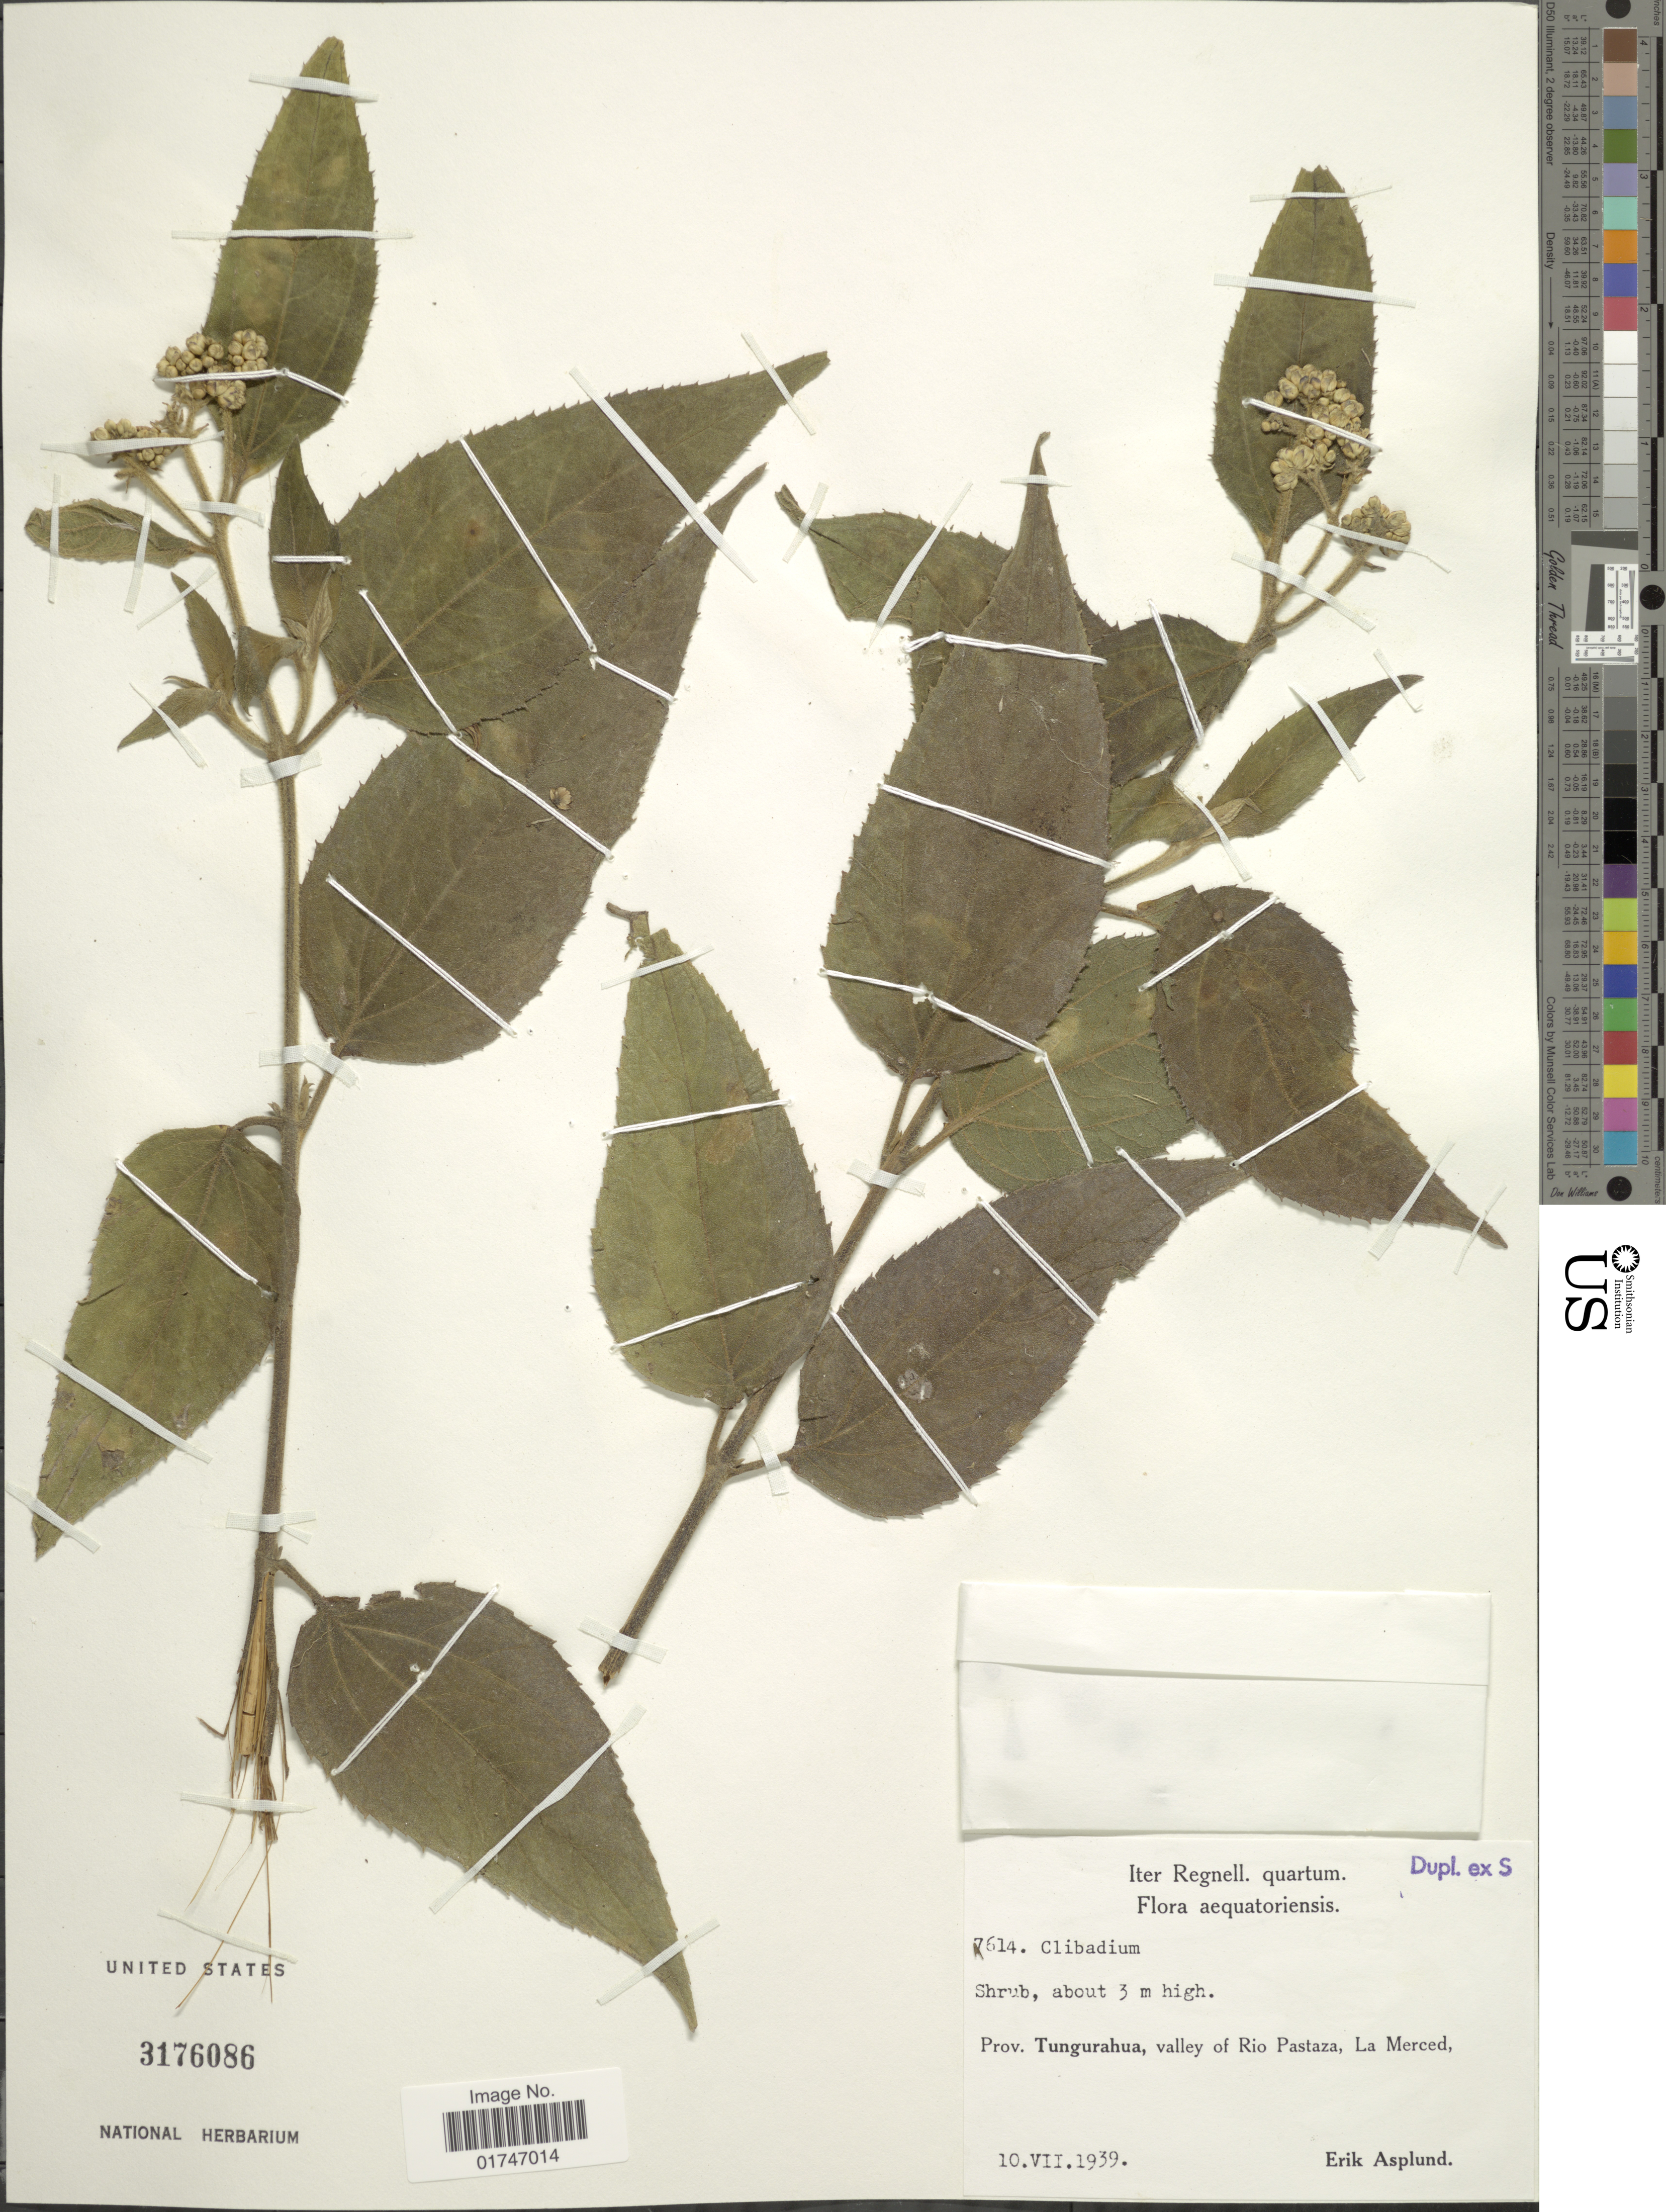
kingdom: Plantae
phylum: Tracheophyta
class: Magnoliopsida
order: Asterales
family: Asteraceae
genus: Clibadium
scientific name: Clibadium surinamense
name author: L.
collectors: E. Asplund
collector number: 7614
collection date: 1939-07-10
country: Ecuador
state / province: Tungurahua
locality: Prov. Tungurahua, valley of Rio Pastaza, La Merced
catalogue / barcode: US 3176086